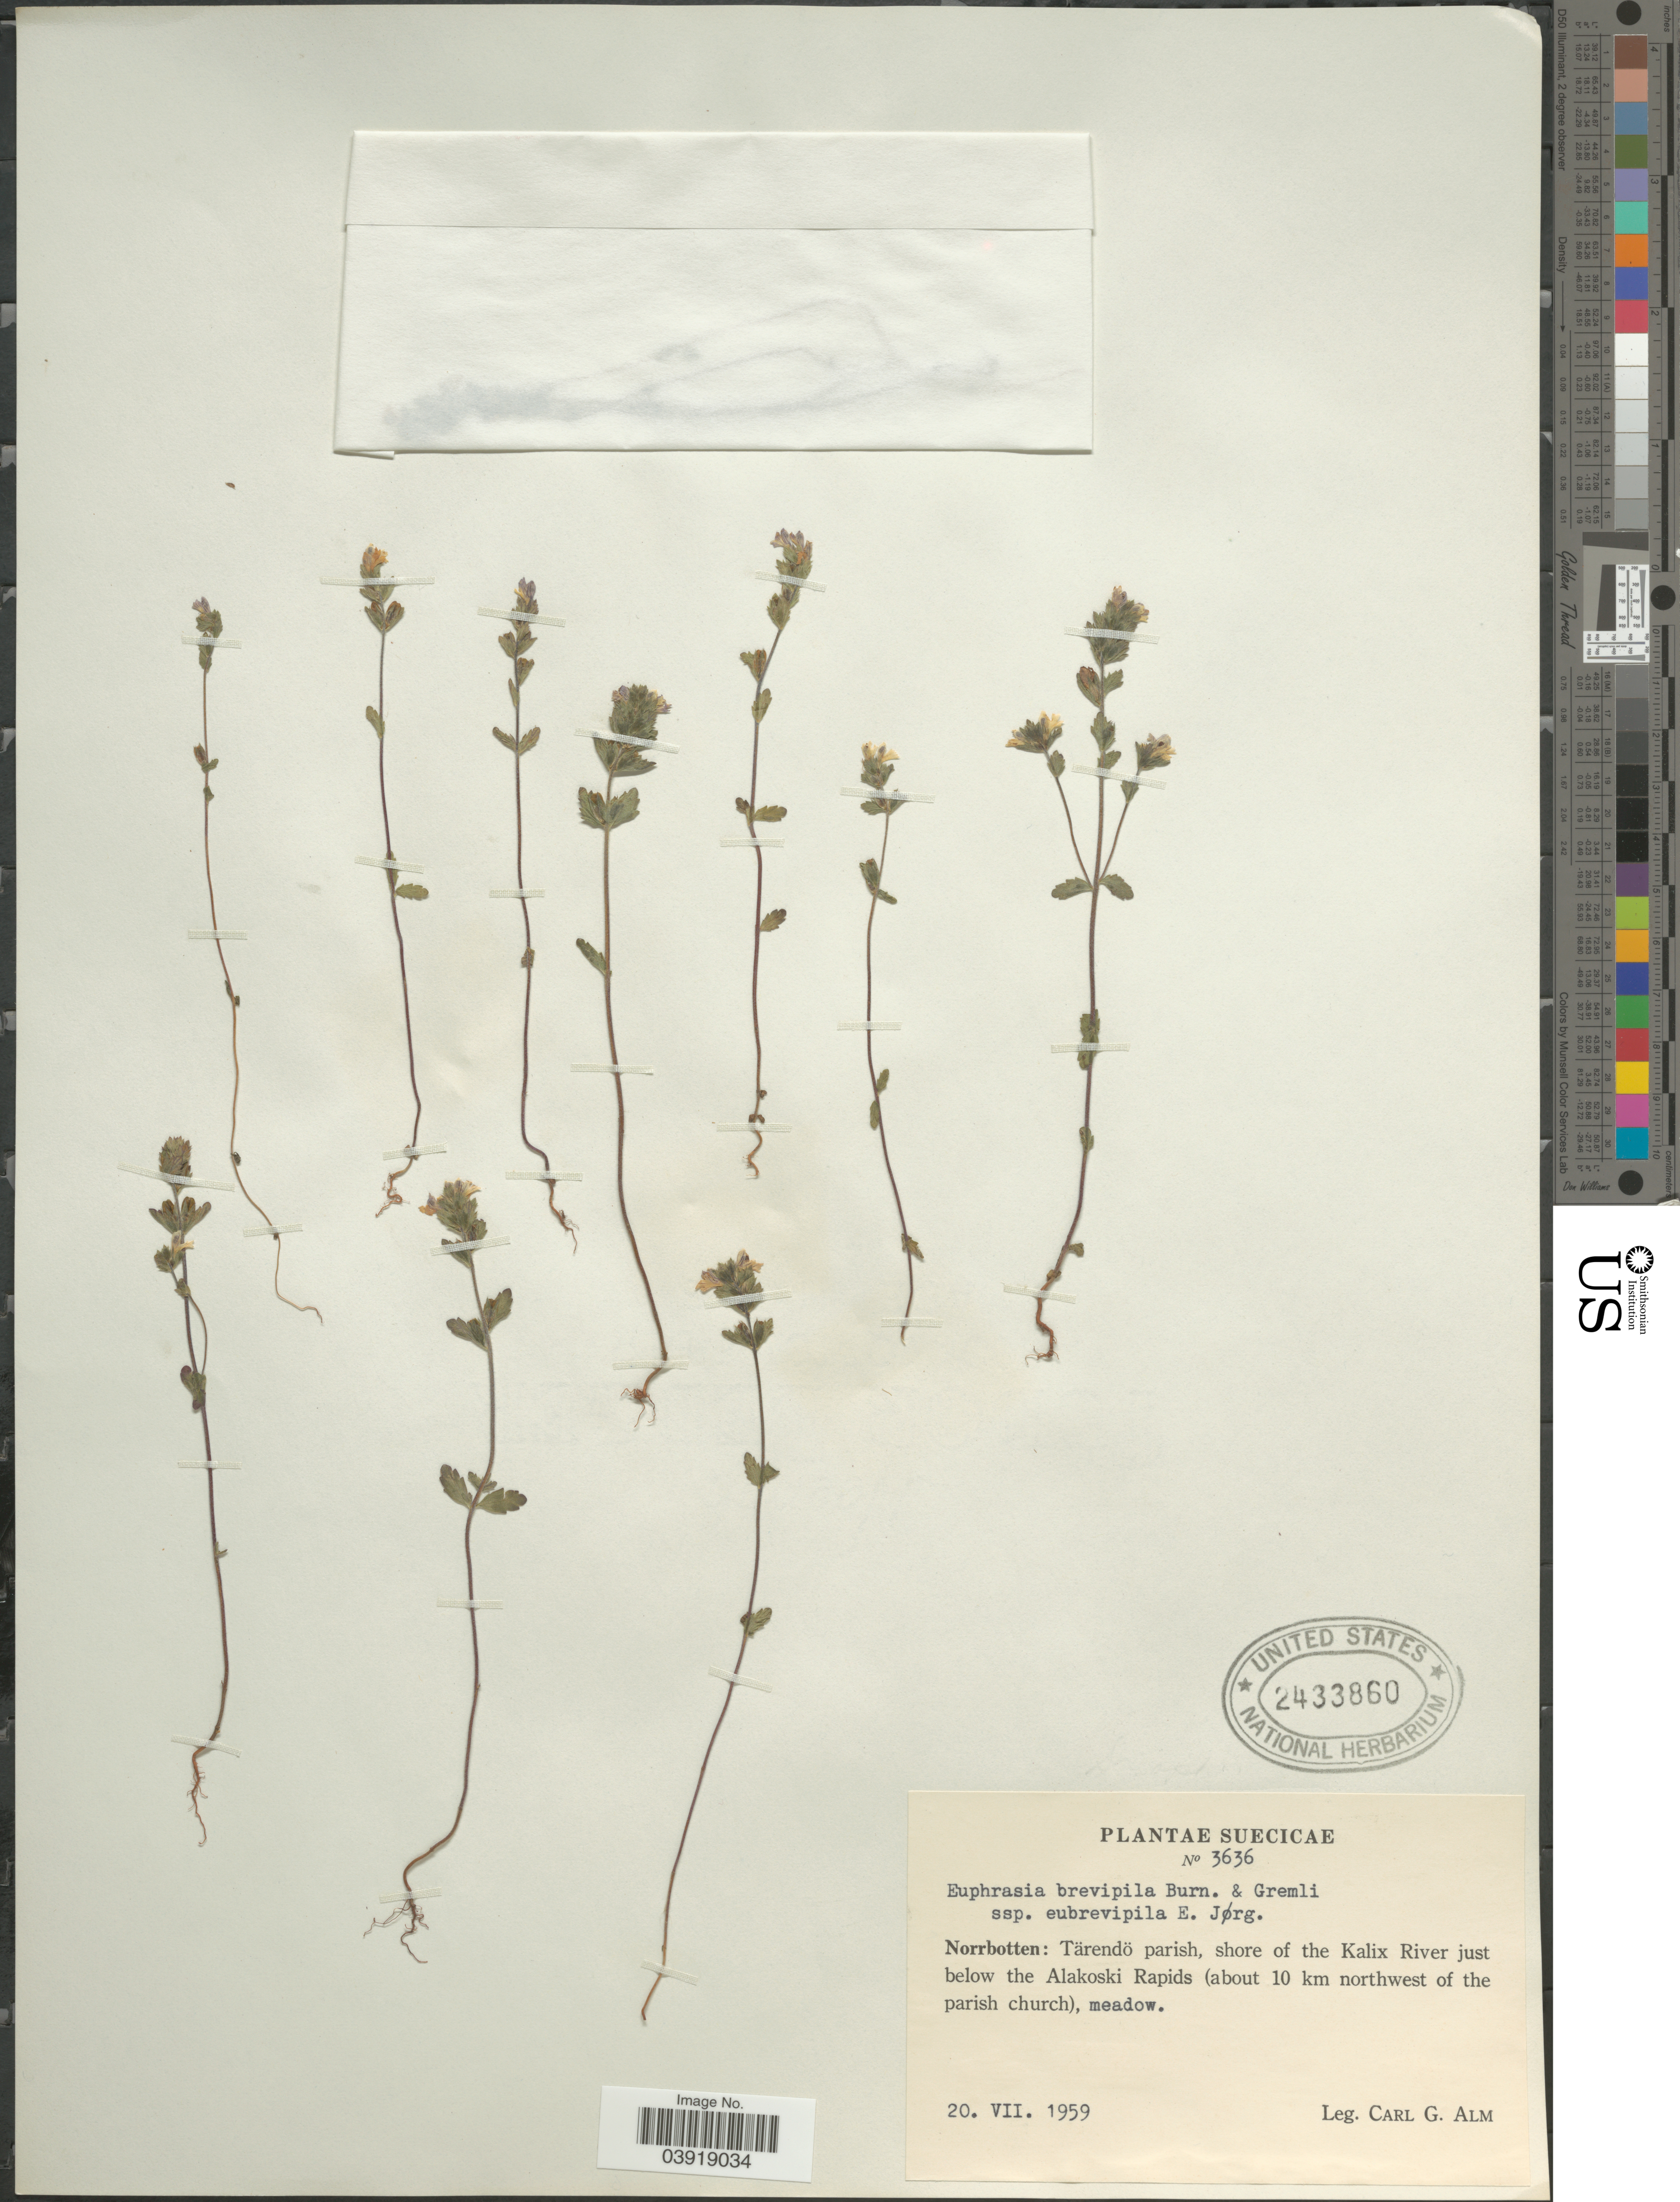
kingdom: Plantae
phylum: Tracheophyta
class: Magnoliopsida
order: Lamiales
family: Orobanchaceae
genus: Euphrasia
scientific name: Euphrasia brevipila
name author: Burn. & Gremli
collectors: C. G. Alm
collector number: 3636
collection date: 1959-07-20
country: Sweden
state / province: Norrbotten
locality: Suecicae. Norrbotten: Tärendö parish, shore of the Kalix River just below the Alakoski Rapids (about 10 km northwest of the parish church).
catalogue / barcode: US 2433860